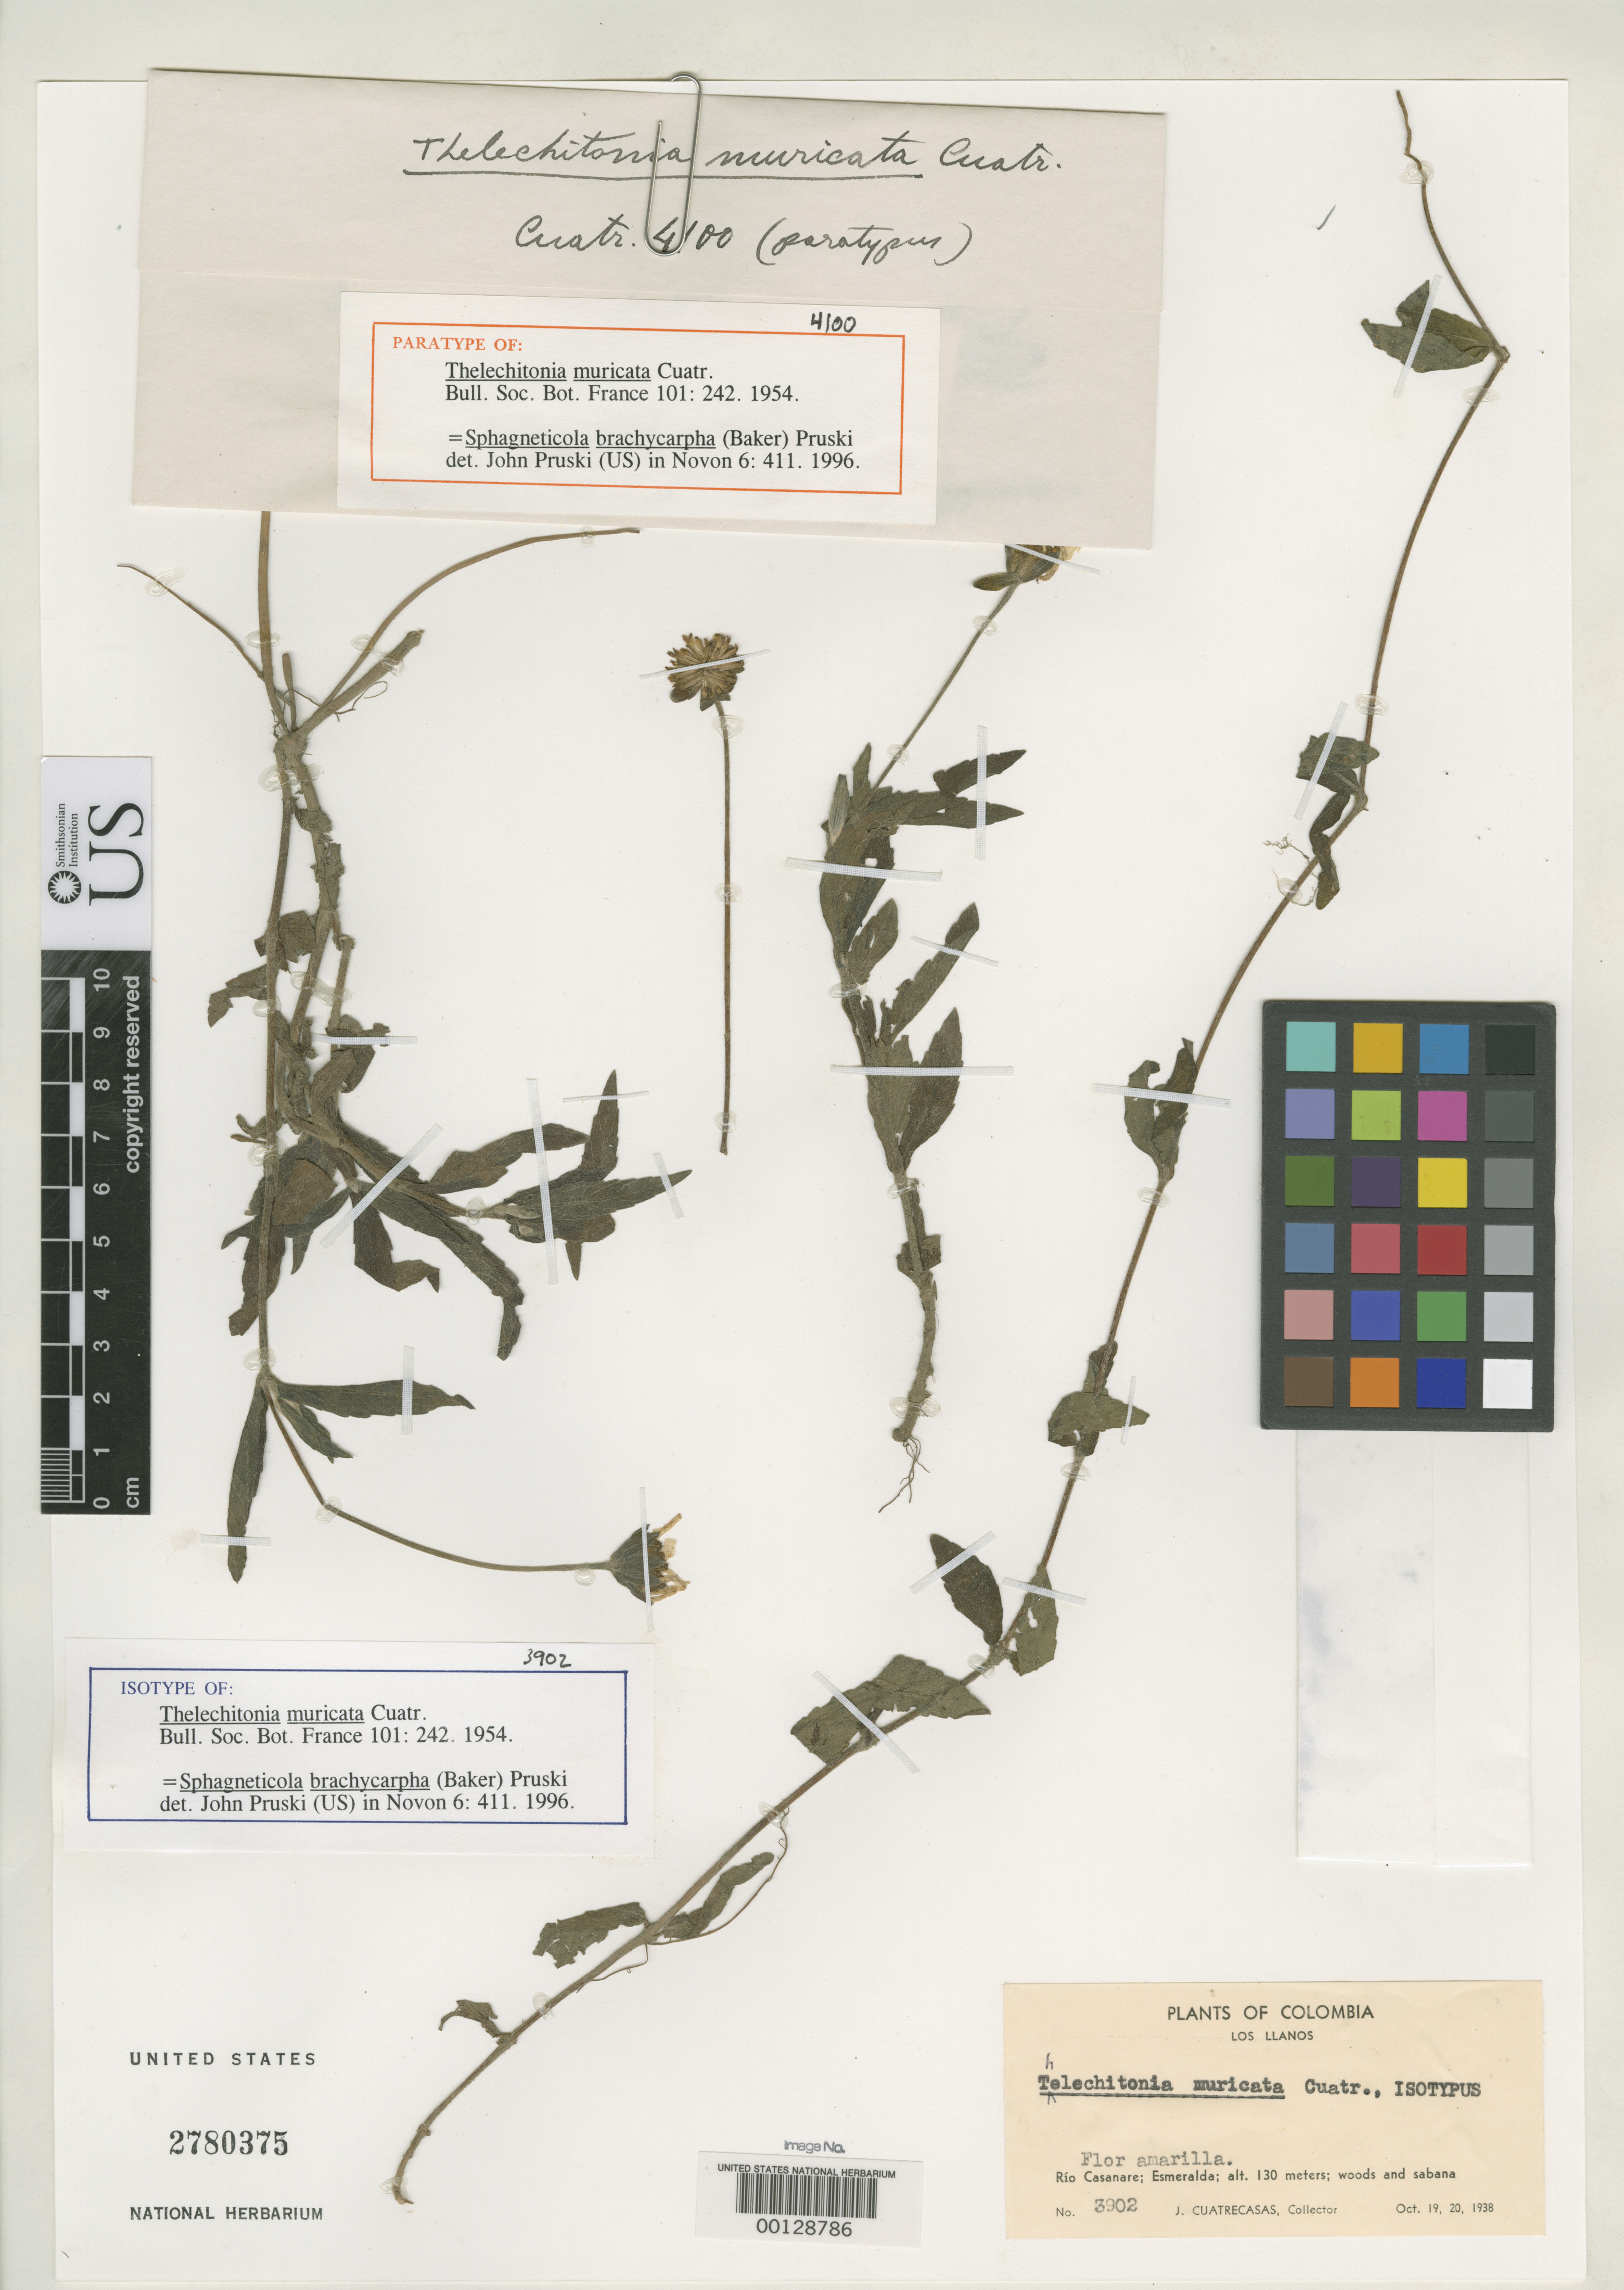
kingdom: Plantae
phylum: Tracheophyta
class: Magnoliopsida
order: Asterales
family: Asteraceae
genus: Thelechitonia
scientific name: Thelechitonia muricata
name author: Cuatrec.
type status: Isotype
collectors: J. Cuatrecasas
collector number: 3902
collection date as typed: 19 Oct 1938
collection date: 1938-10-19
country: Colombia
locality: Los Llanos, Rio Casanare, Esmeralda.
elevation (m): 130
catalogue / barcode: US 2780375